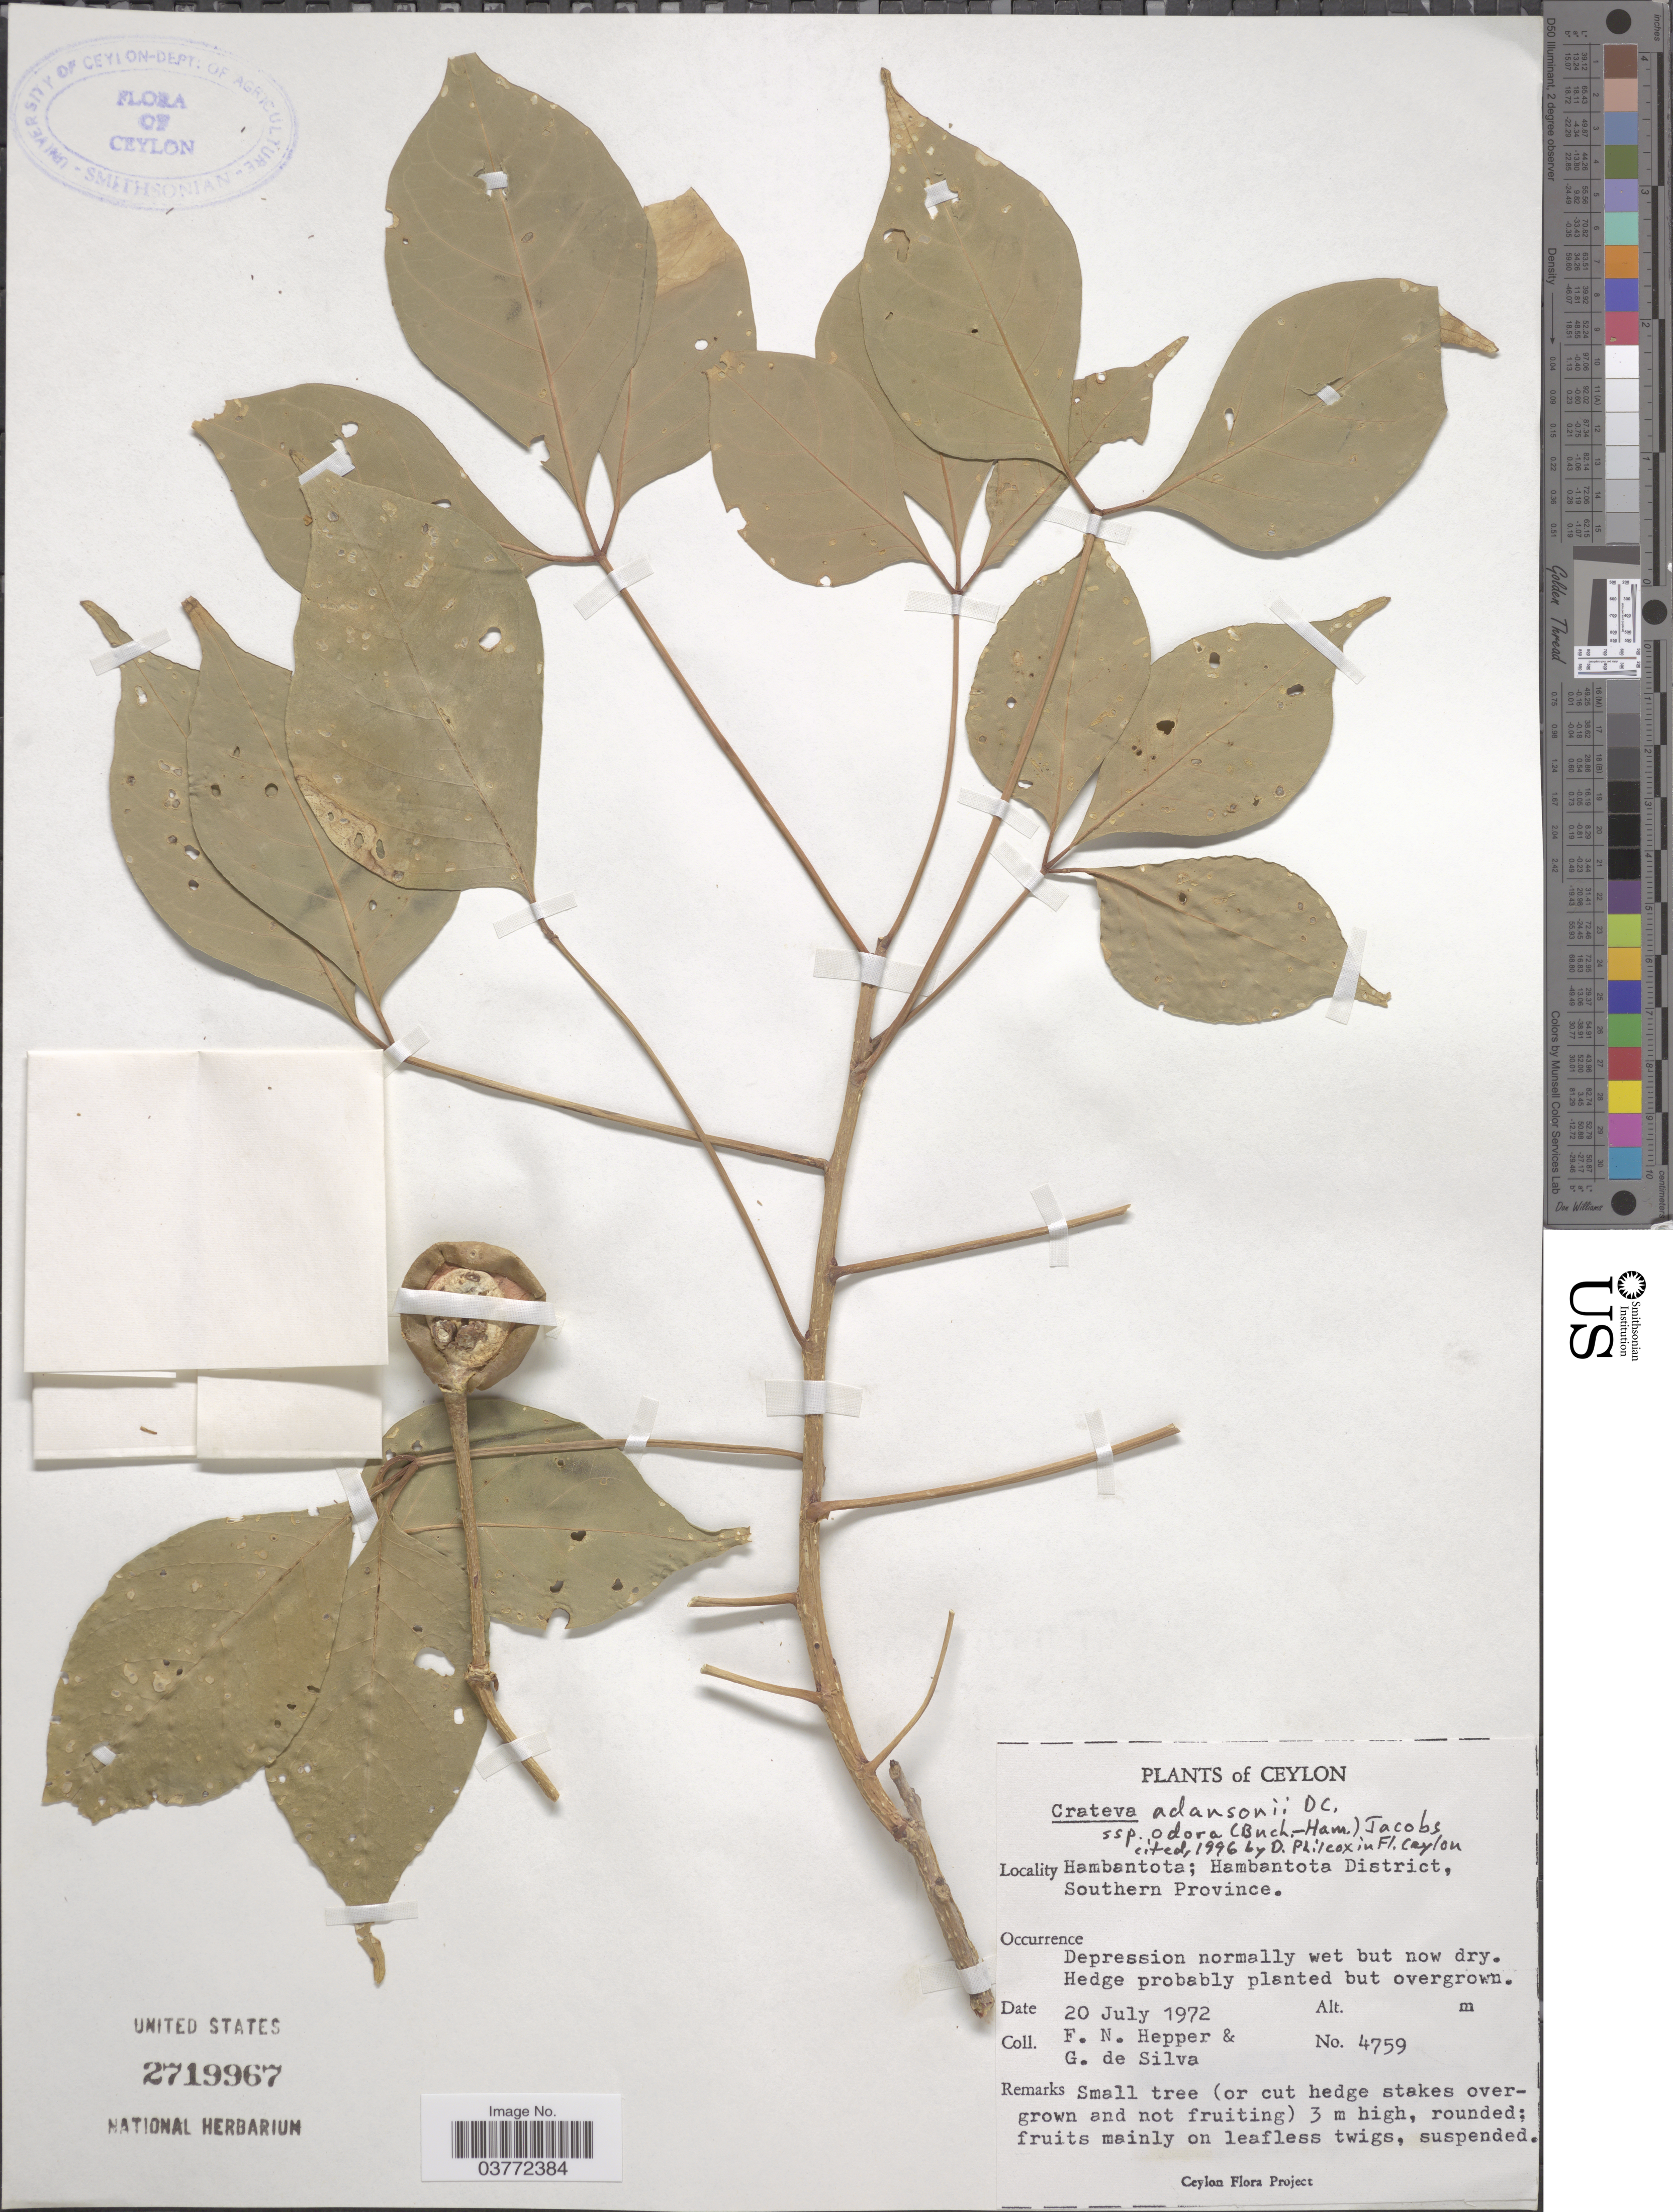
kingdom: Plantae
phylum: Tracheophyta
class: Magnoliopsida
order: Brassicales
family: Capparaceae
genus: Crateva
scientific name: Crateva adansonii subsp. odora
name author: (Buch.-Ham.) Jacobs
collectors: F. Hepper & G. De Silva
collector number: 4759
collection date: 1972-07-20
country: Sri Lanka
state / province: Southern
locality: Ceylon. Hambantota; Hambantota District.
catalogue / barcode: US 2719967